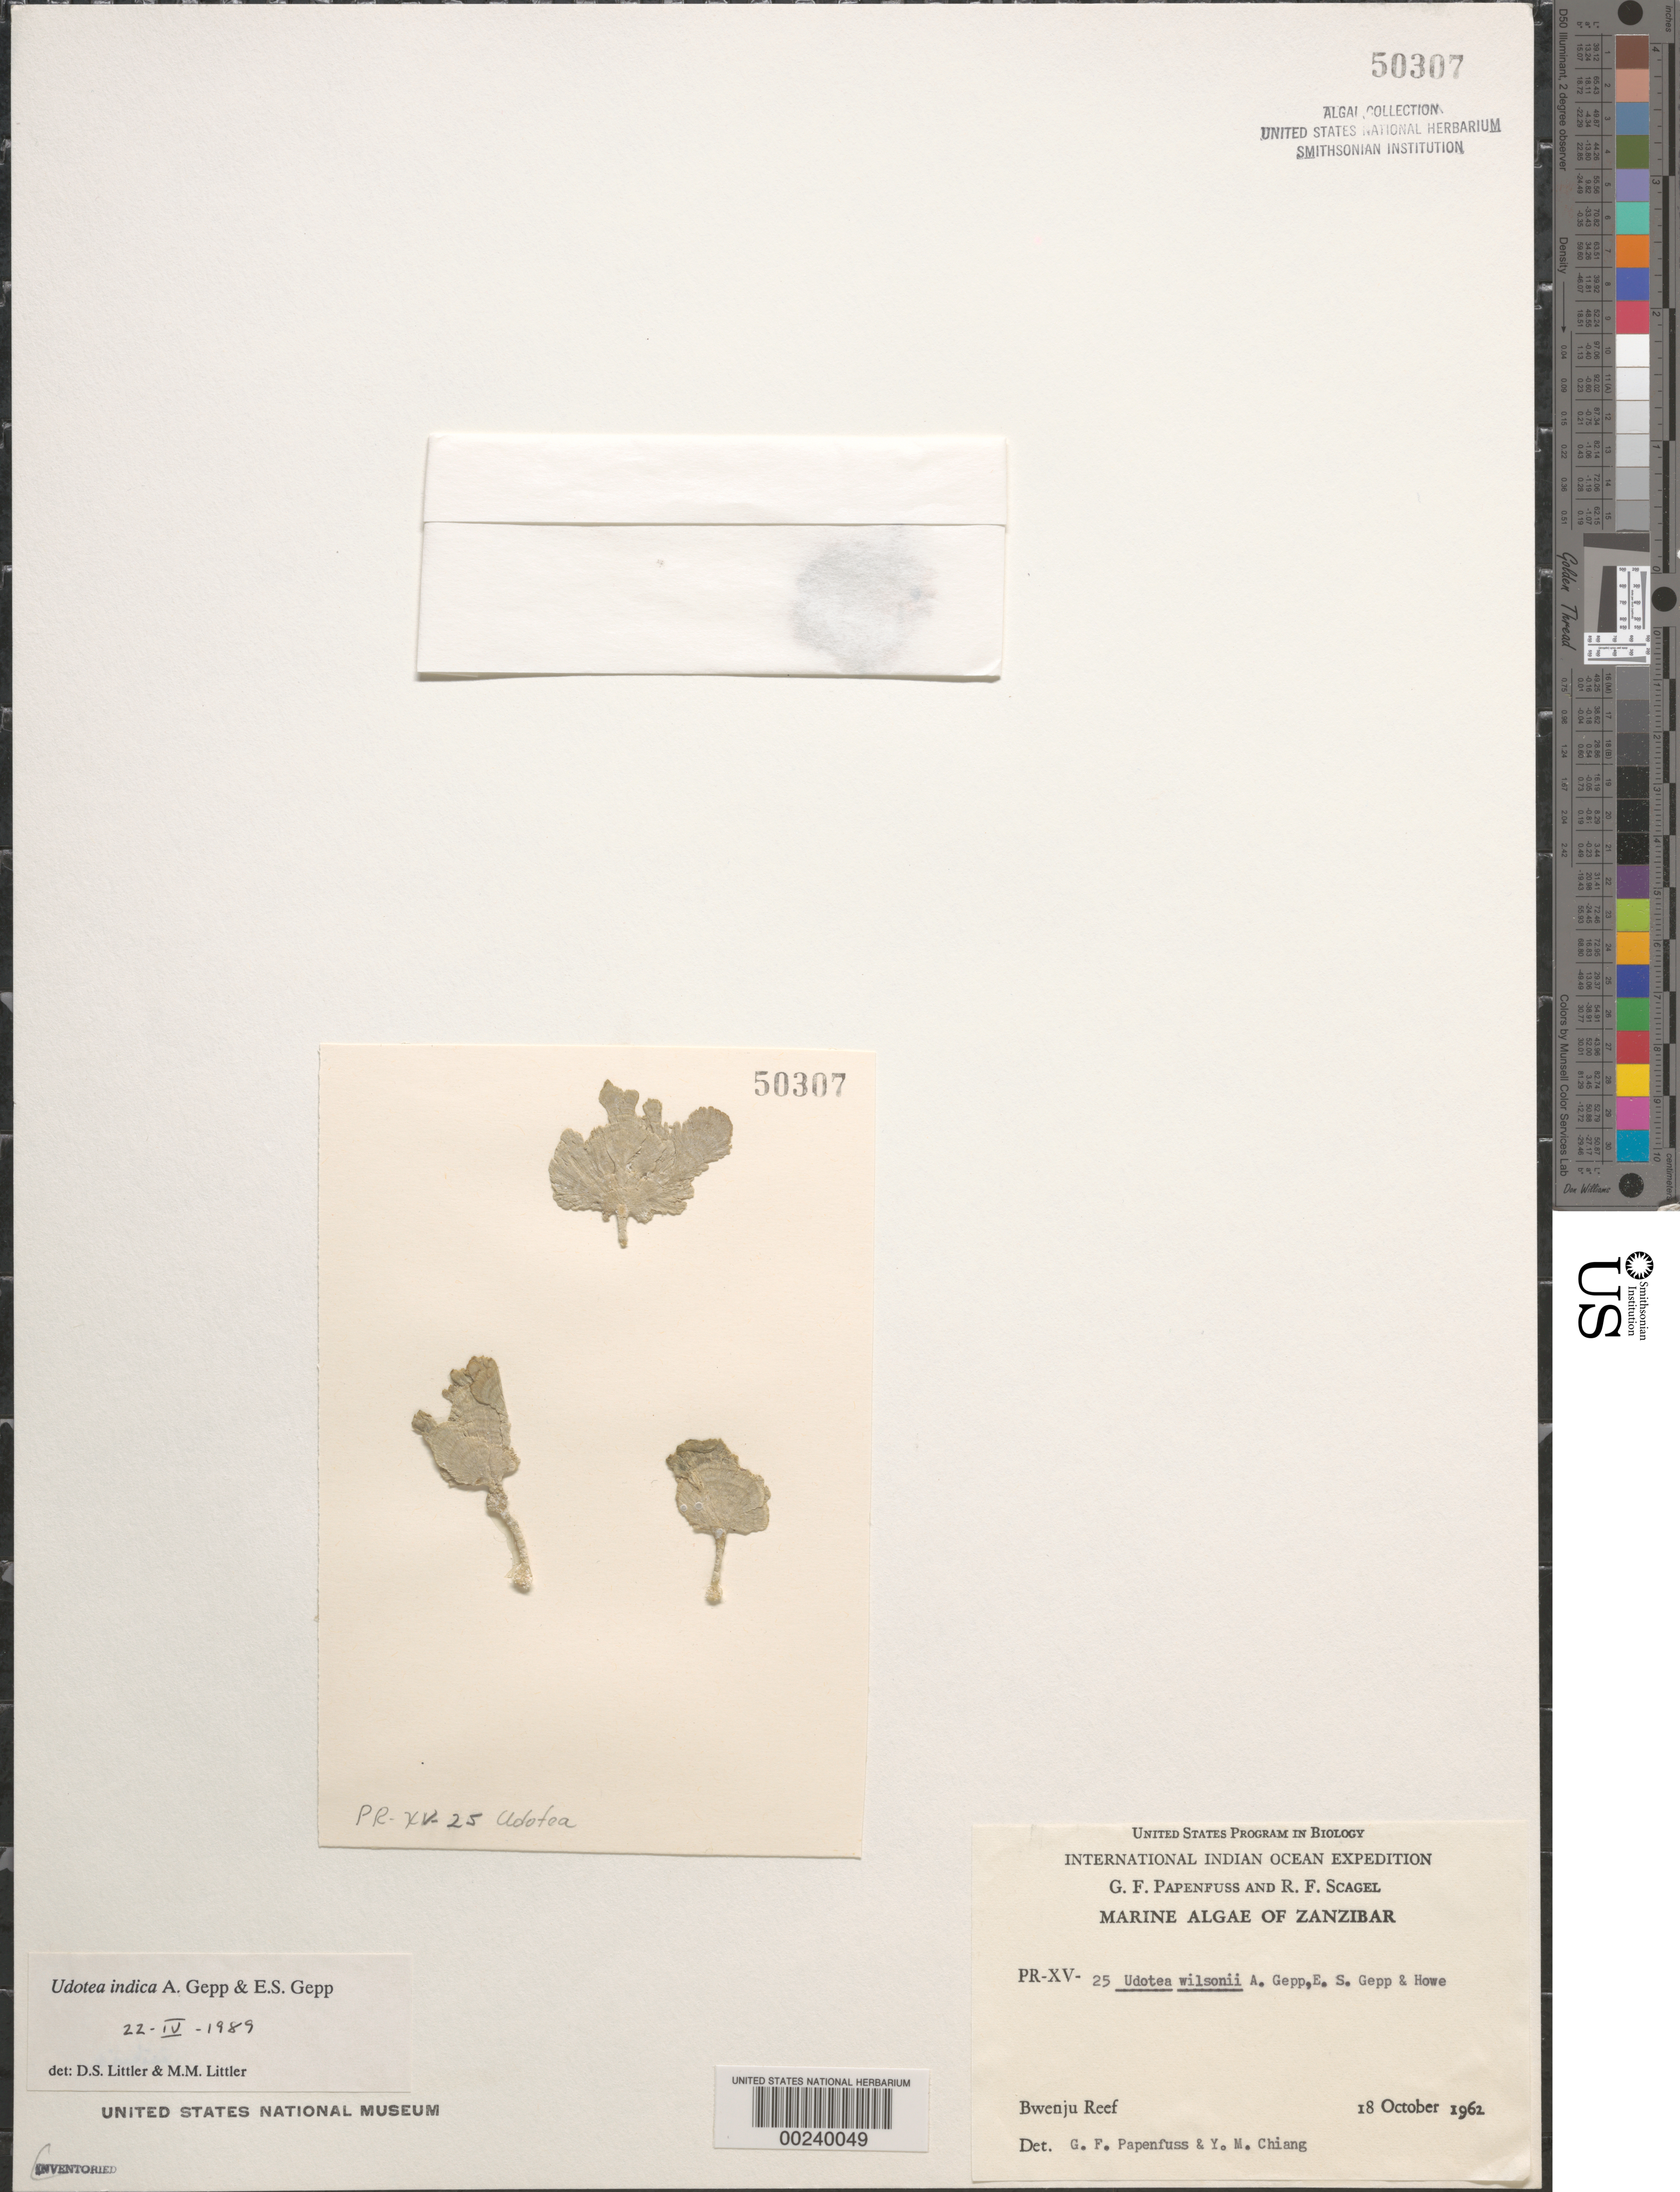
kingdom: Plantae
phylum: Chlorophyta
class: Ulvophyceae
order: Bryopsidales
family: Udoteaceae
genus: Udotea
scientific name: Udotea indica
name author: A. Gepp & E. Gepp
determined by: Littler, D. S.; Littler, M. M.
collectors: G. Papenfuss & R. F. Scagel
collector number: PR-XV-25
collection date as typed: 18 Oct 1962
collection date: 1962-10-18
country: Tanzania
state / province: Zanzibar Central/South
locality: Bwenju Reef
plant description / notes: International Indian Ocean Expedition, 1962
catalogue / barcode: US 50307